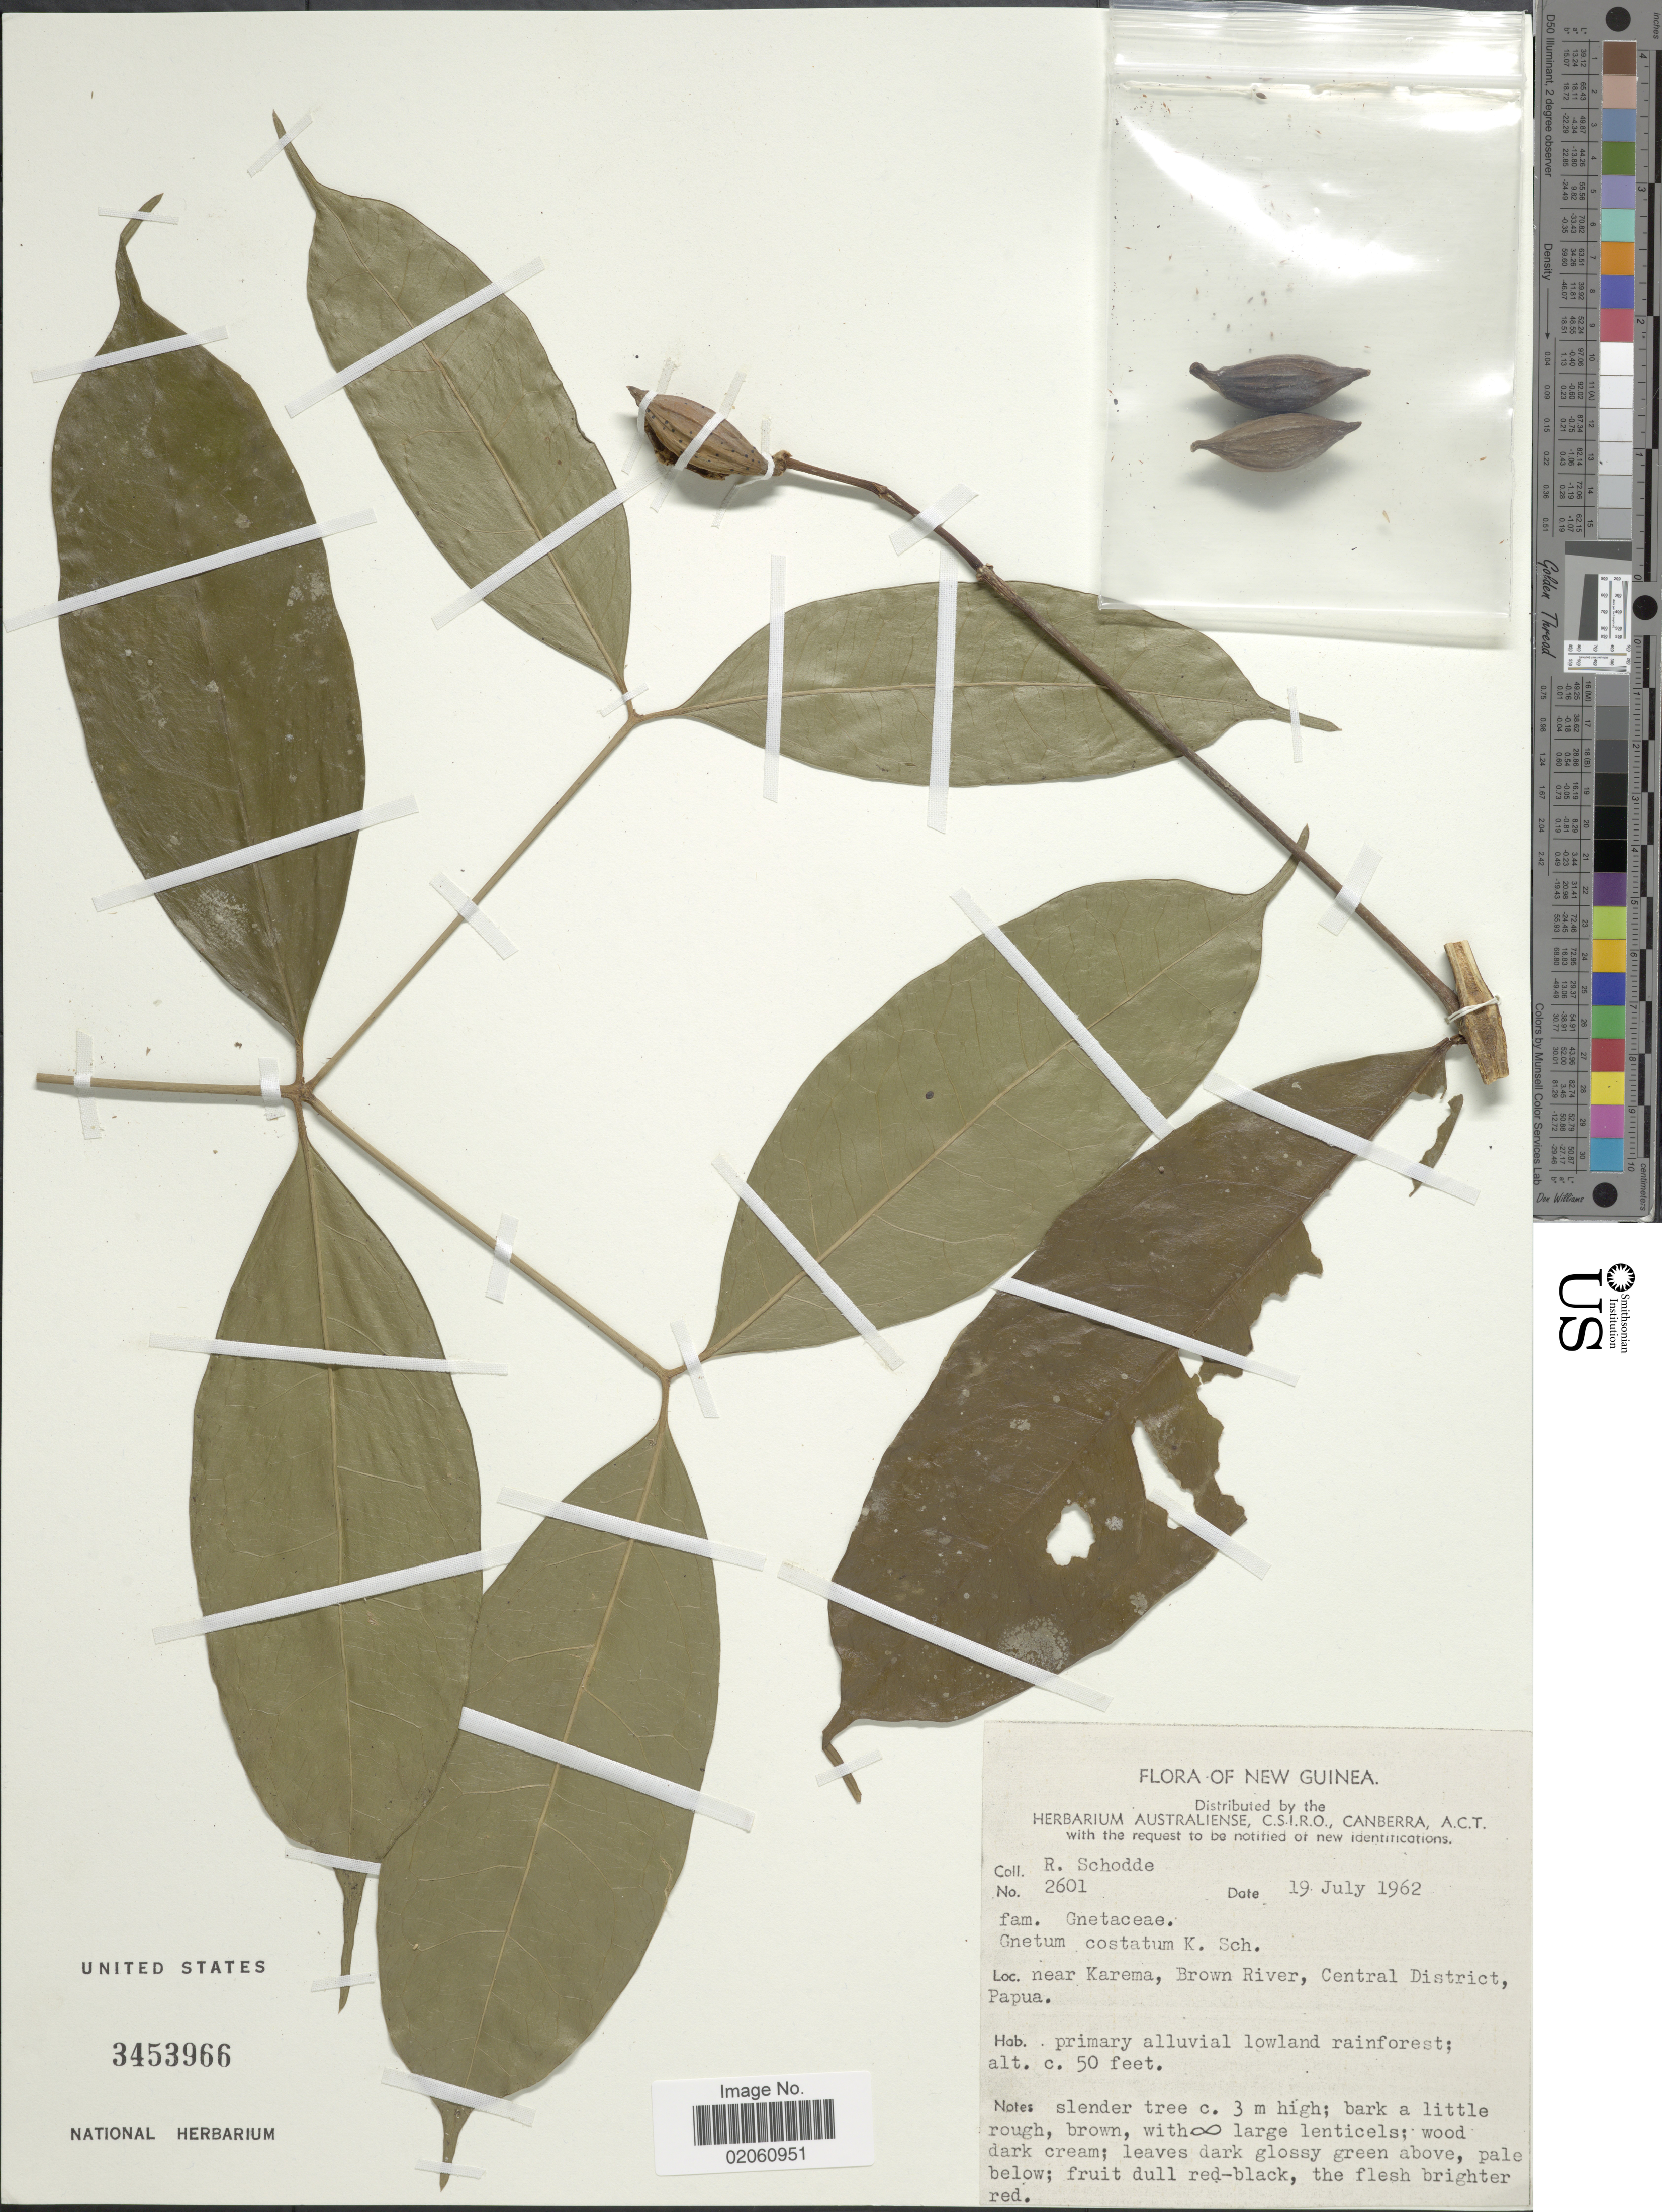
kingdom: Plantae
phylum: Tracheophyta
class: Gnetopsida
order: Gnetales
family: Gnetaceae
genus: Gnetum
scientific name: Gnetum costatum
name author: K. Schum.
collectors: R. Schodde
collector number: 2601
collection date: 1962-07-19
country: Papua New Guinea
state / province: Central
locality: New Guinea, near Karema, Brown River, Central District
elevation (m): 15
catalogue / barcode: US 3453966